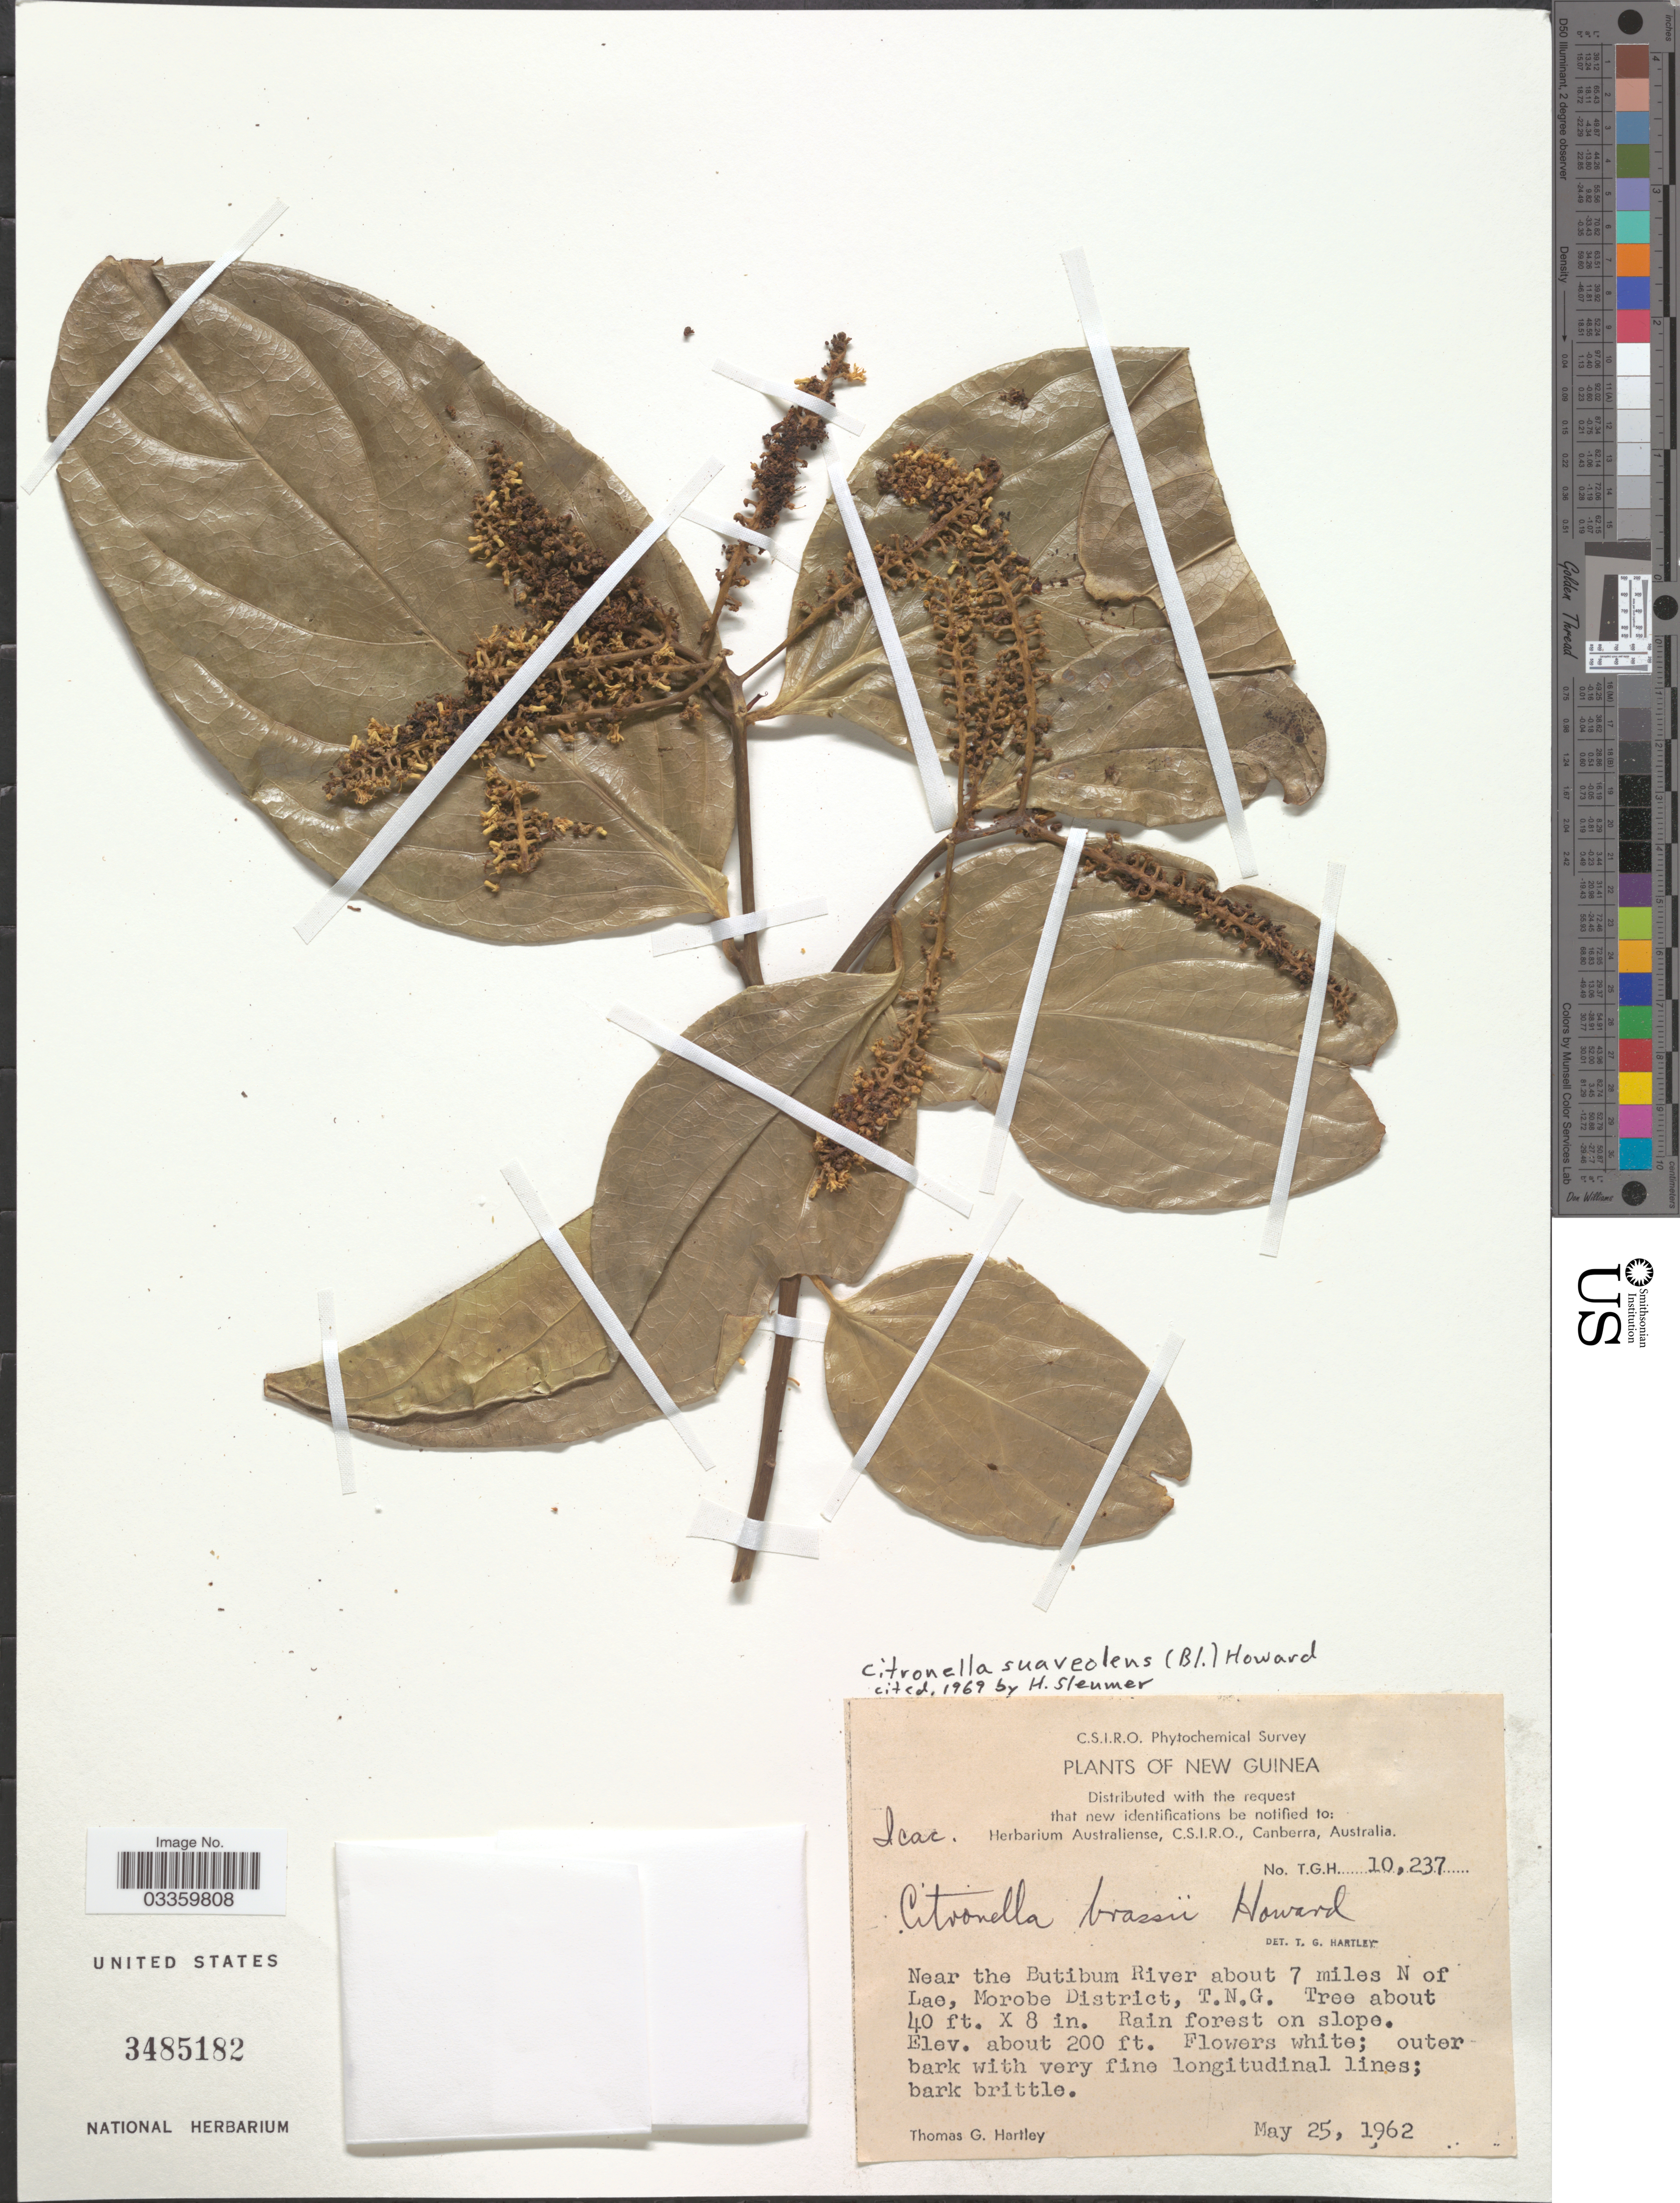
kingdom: Plantae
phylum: Tracheophyta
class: Magnoliopsida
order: Cardiopteridales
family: Cardiopteridaceae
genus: Citronella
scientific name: Citronella suaveolens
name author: (Blume) R.A. Howard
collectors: T. G. Hartley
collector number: T.G.H. 10237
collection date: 1962-05-25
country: Papua New Guinea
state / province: Morobe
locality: New Guinea. Near the Butibum River about 7 miles N of Lae, Morobe District, T.N.G.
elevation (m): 61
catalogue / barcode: US 3485182